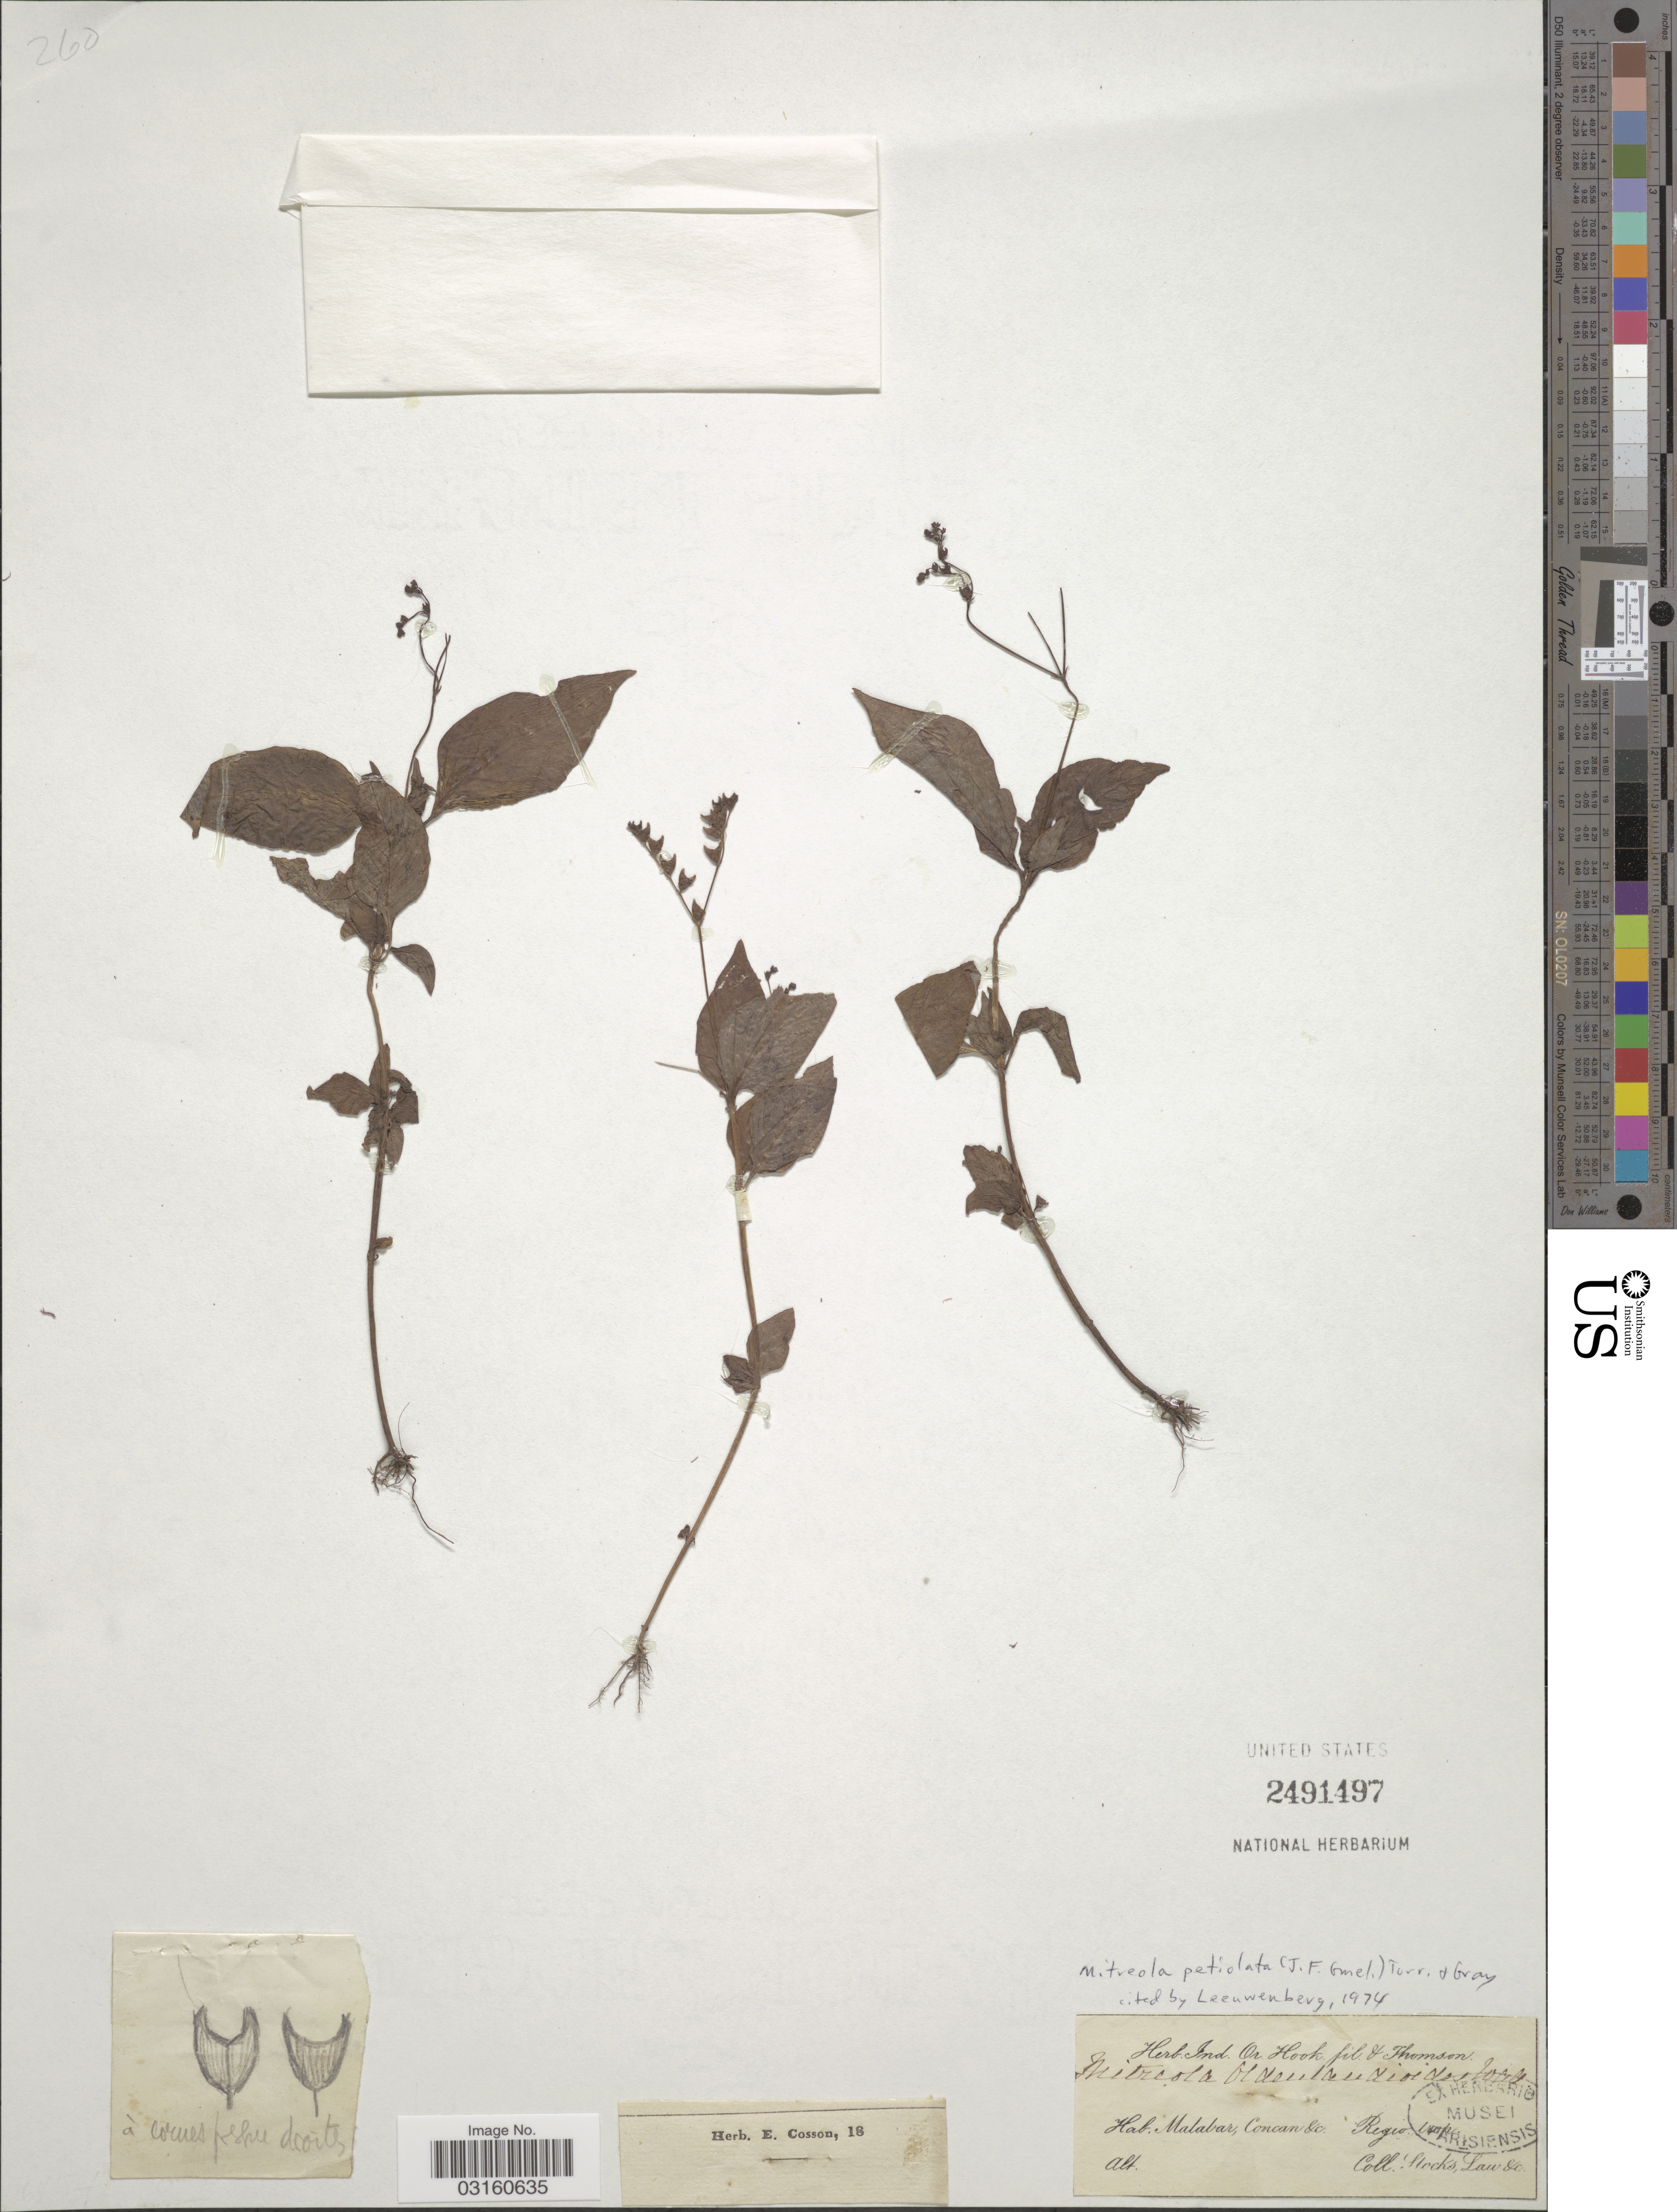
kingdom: Plantae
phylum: Tracheophyta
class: Magnoliopsida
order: Gentianales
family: Loganiaceae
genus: Mitreola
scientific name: Mitreola petiolata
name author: (J.F. Gmel.) Torr. & A. Gray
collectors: Stocks, -- & -. Law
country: India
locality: Malabar, Concan &c. Regio. trop.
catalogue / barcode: US 2491497